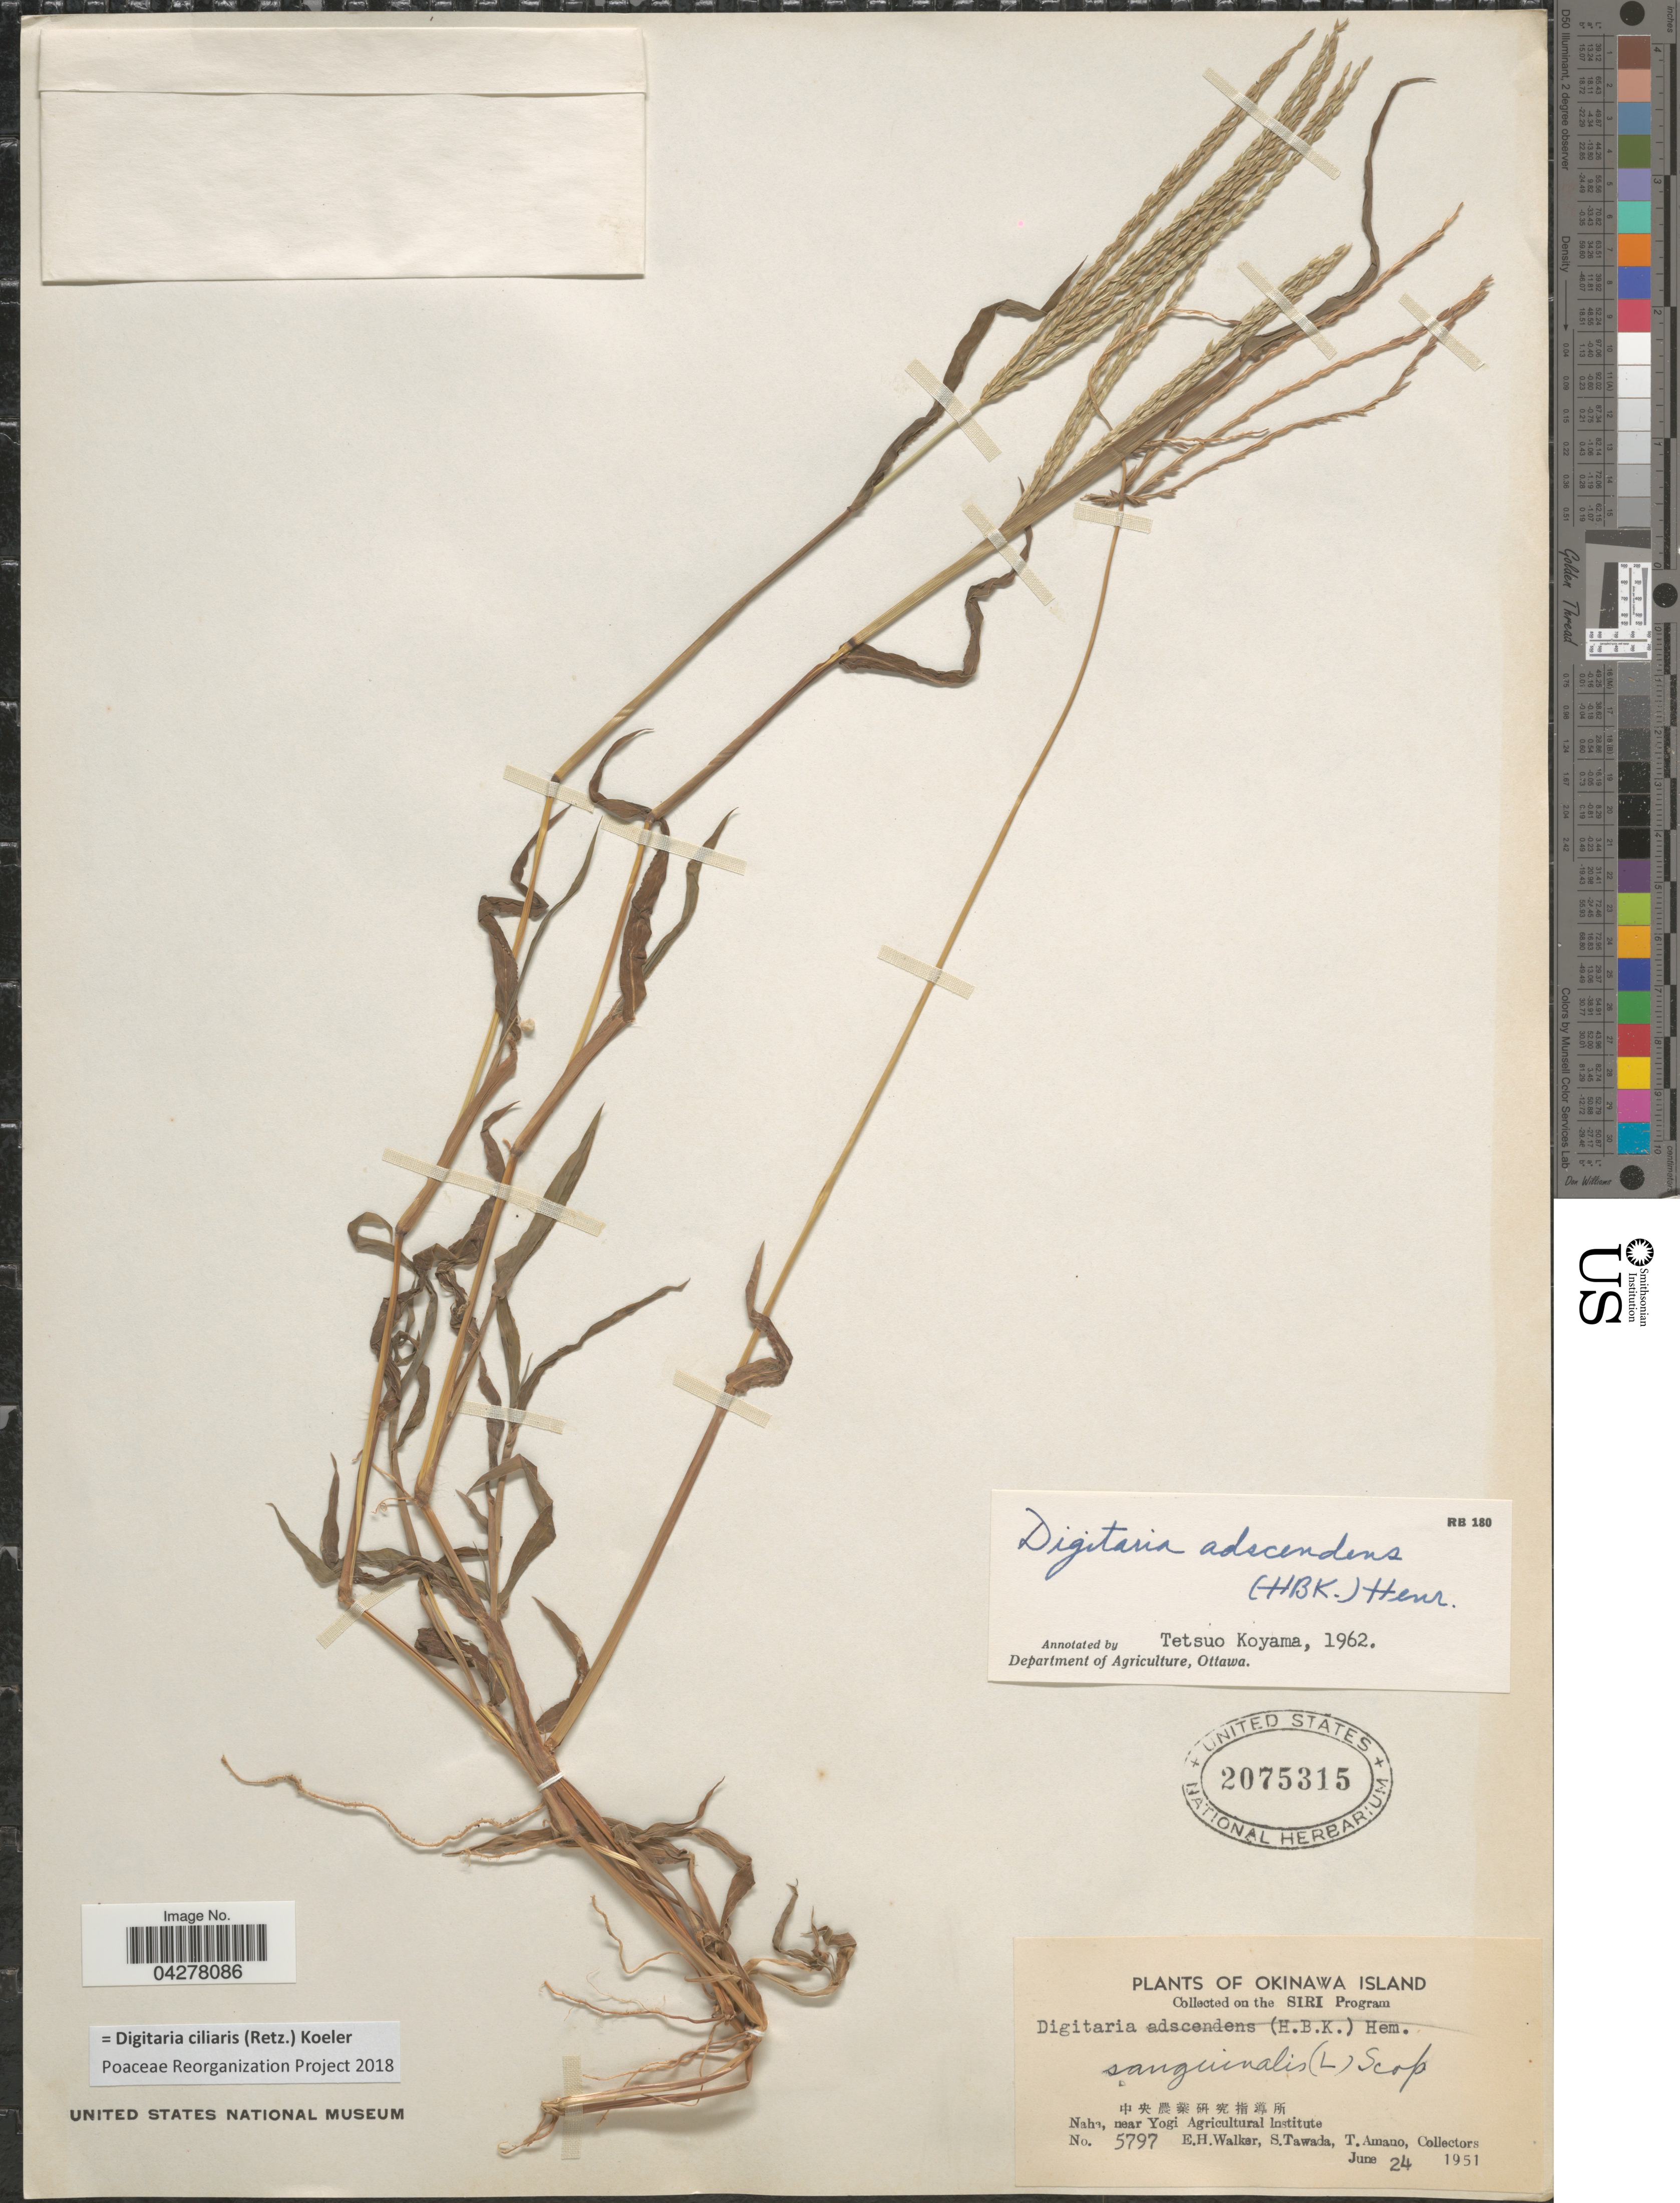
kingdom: Plantae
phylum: Tracheophyta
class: Liliopsida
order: Poales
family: Poaceae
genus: Digitaria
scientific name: Digitaria ciliaris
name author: (Retz.) Koeler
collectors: E. H. Walker, S. Tawada & T. Amano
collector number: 5797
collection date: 1951-06-24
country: Japan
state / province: Okinawa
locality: Okinawa Island. Naha, near Yogi Agricultural Institute.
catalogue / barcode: US 2075315